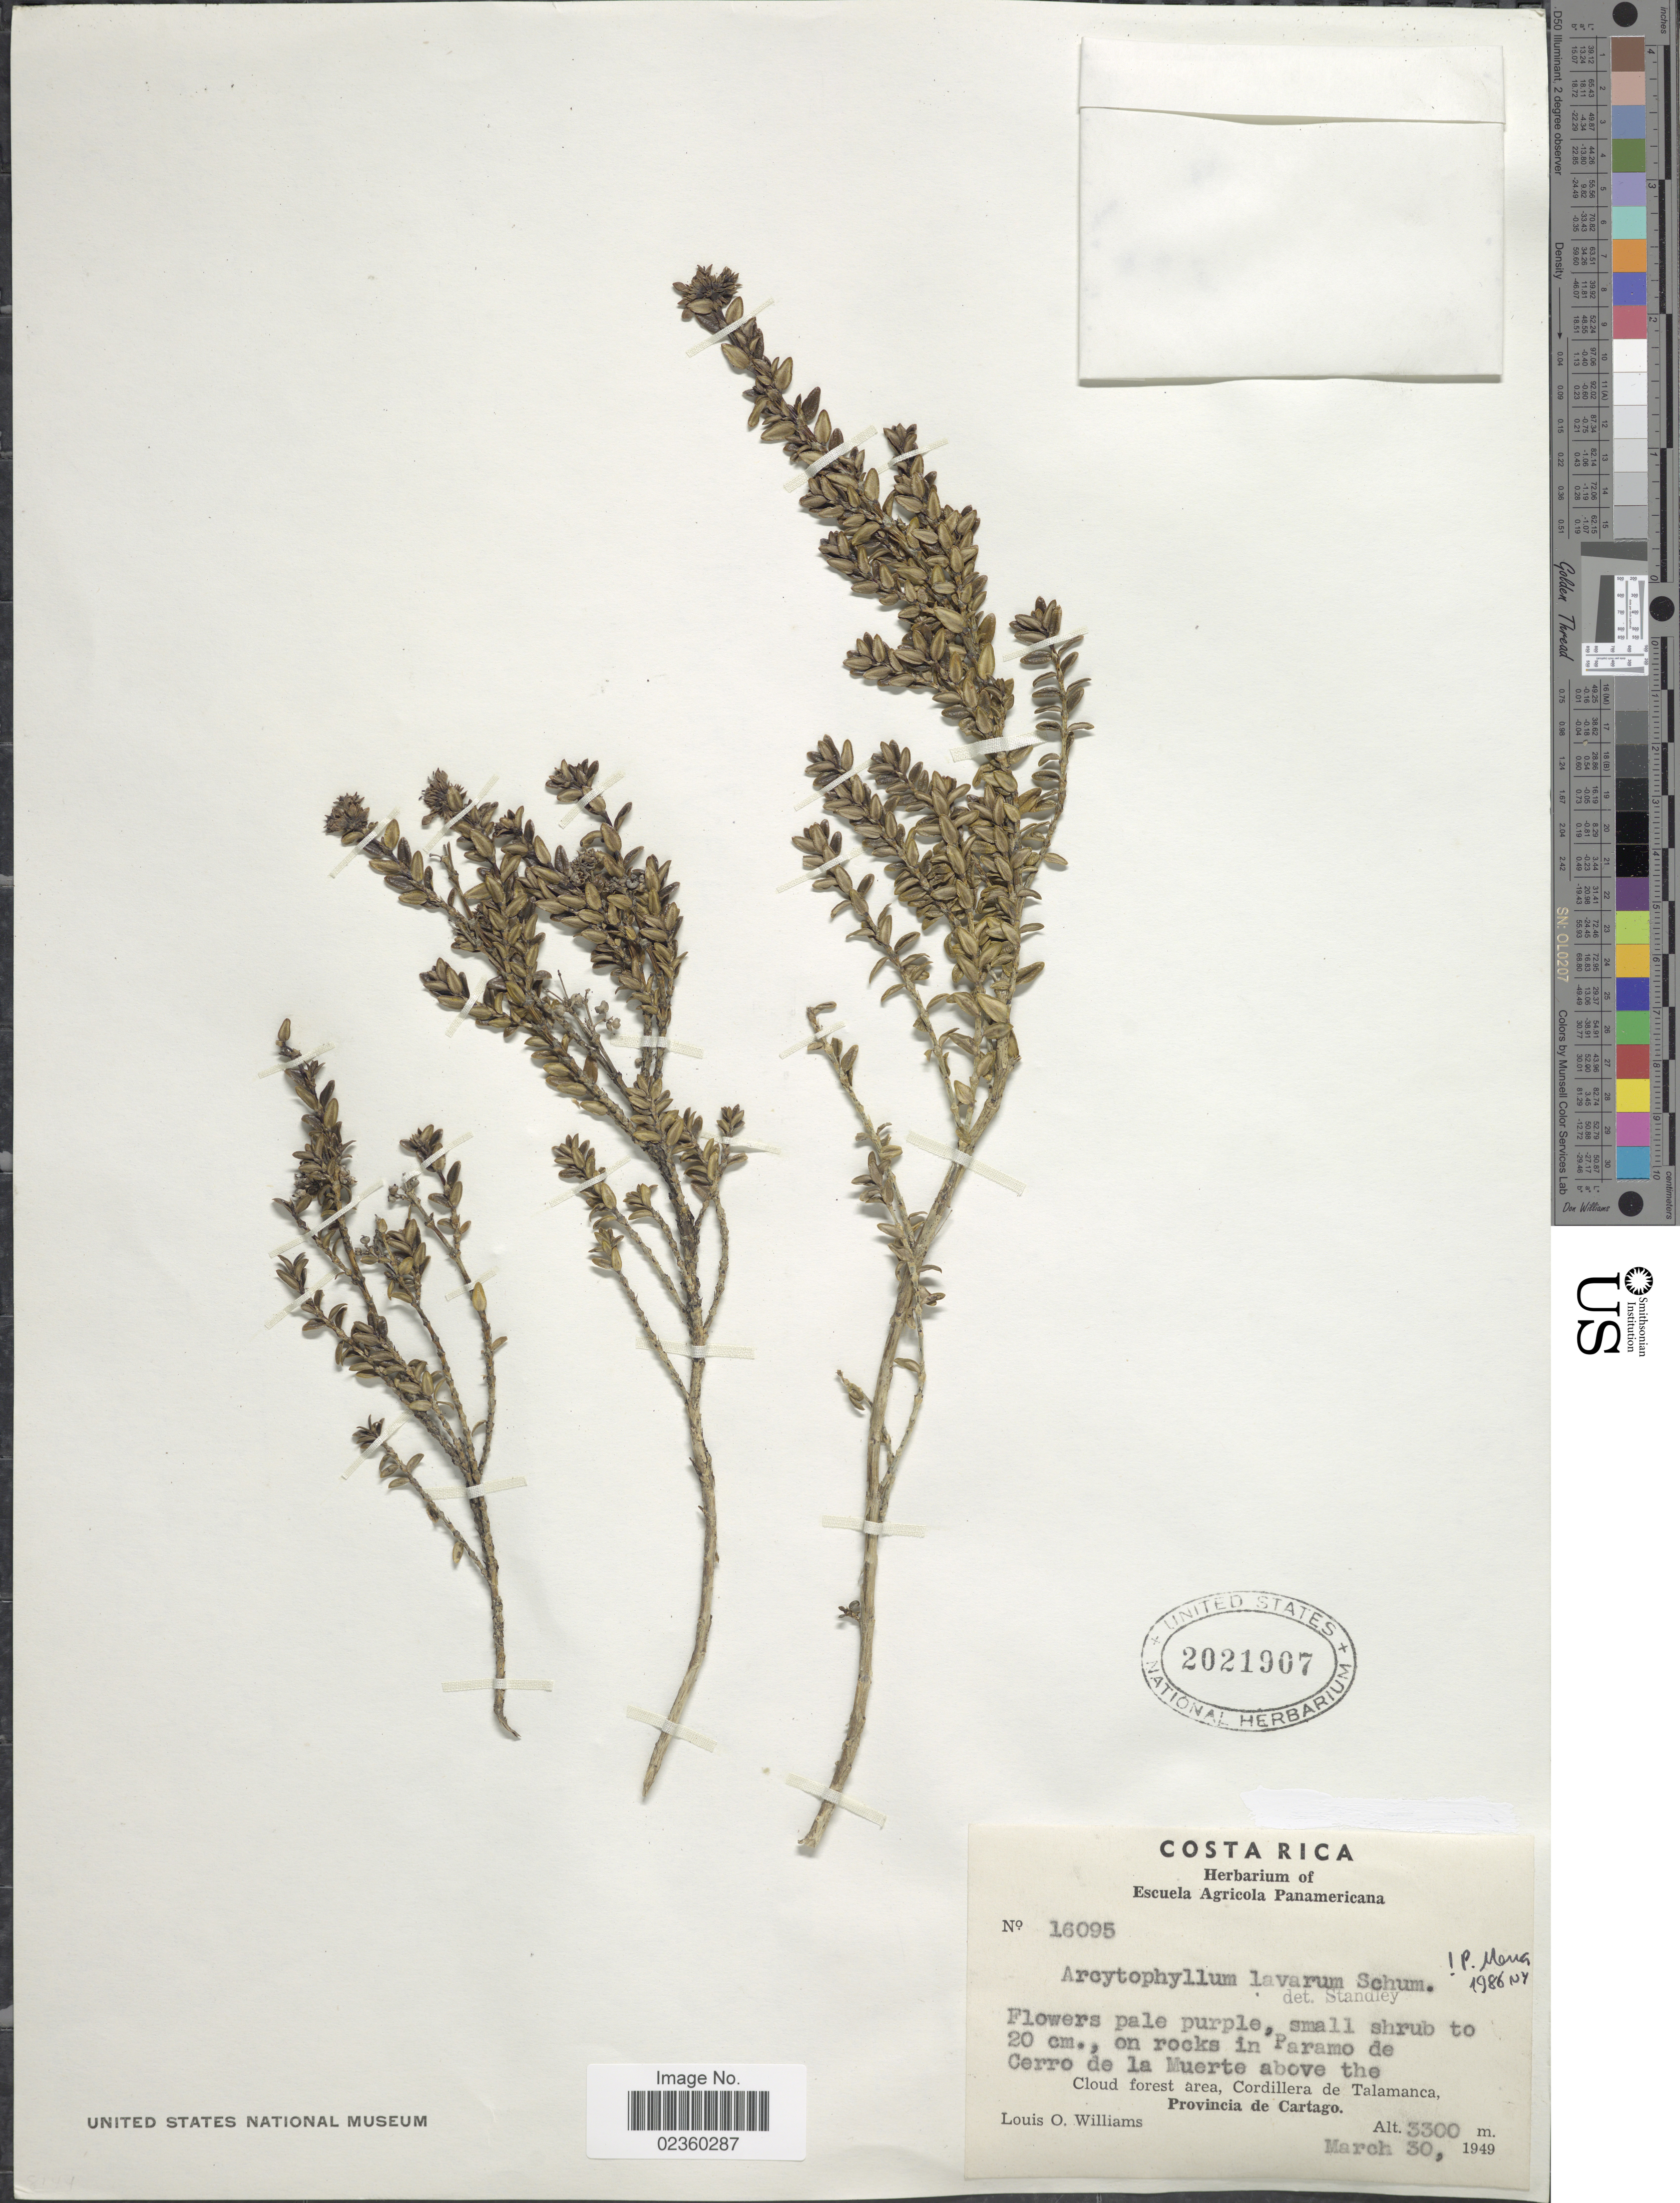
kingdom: Plantae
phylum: Tracheophyta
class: Magnoliopsida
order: Gentianales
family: Rubiaceae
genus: Arcytophyllum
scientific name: Arcytophyllum lavarum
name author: K. Schum. ex Standl.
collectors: L. O. Williams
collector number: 16095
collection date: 1949-03-30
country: Costa Rica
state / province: Cartago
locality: On rocks in Paramo de Cerro de la Muerte above the Cloud forest area, Cordillera de Talamanca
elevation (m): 3300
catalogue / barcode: US 2021907